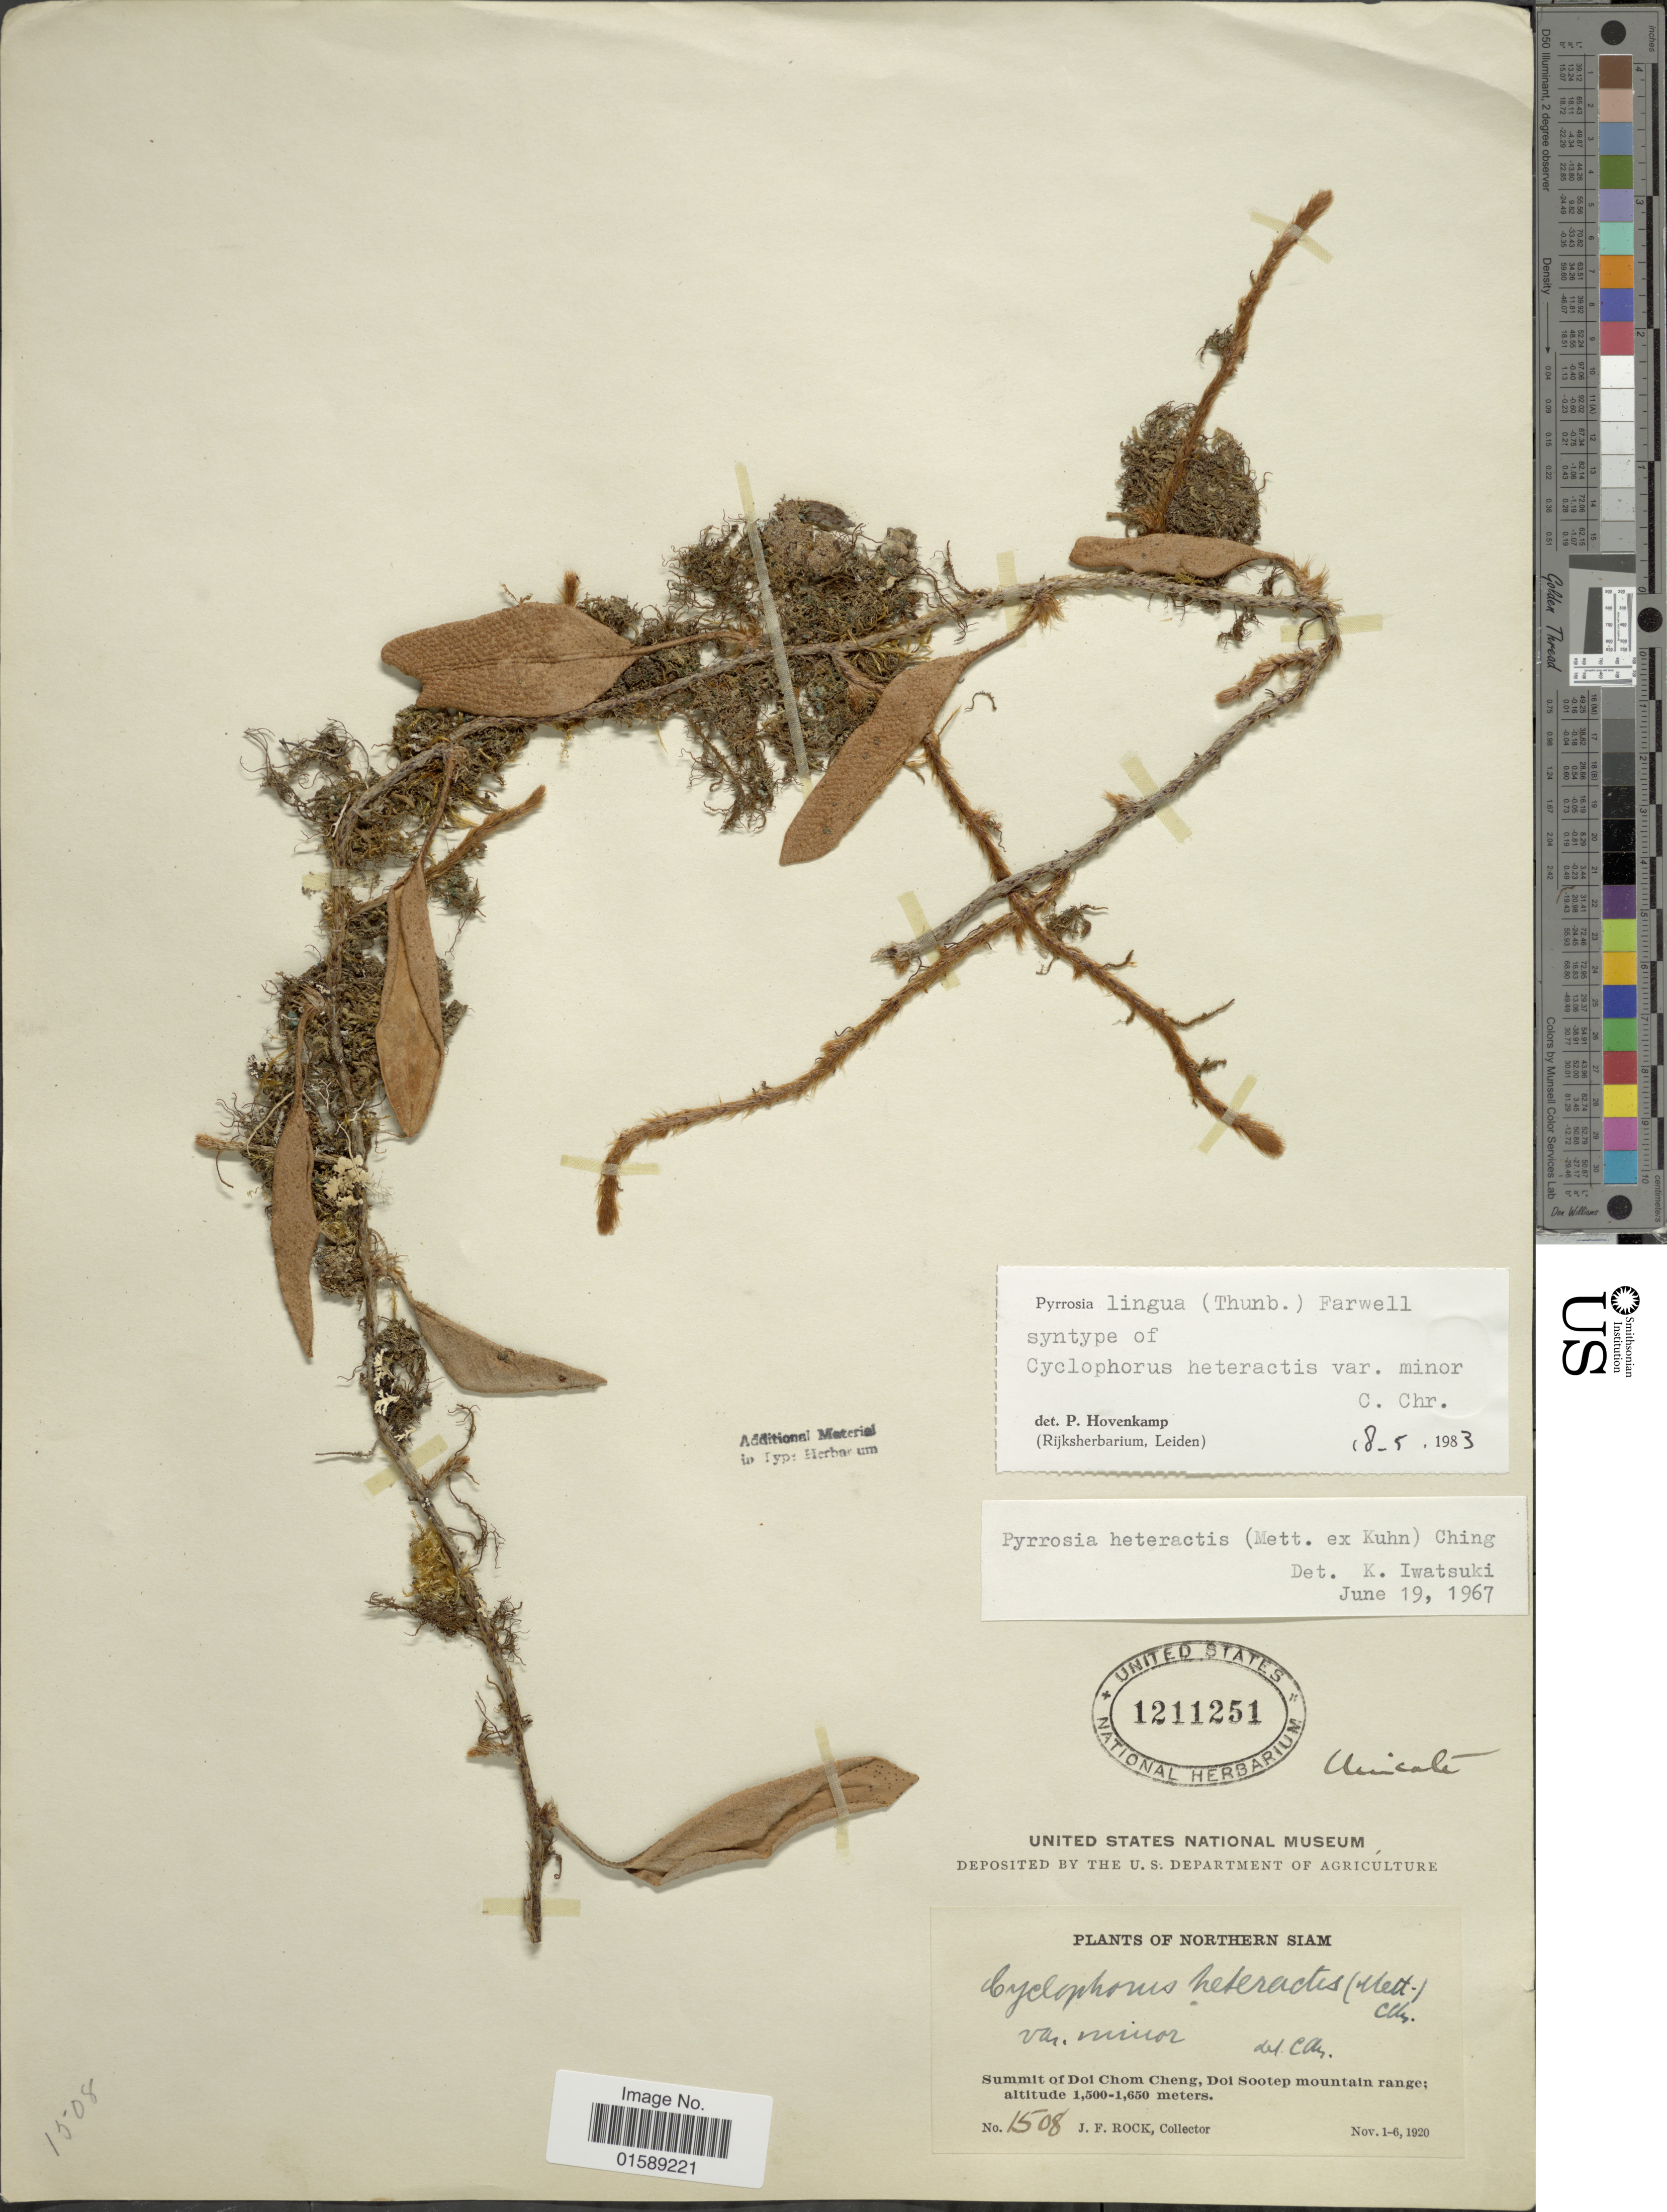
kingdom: Plantae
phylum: Tracheophyta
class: Polypodiopsida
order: Polypodiales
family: Polypodiaceae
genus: Pyrrosia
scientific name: Pyrrosia piloselloides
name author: (L.) M.G. Price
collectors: J. Rock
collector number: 1508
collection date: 1920-11-01/1920-11-06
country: Thailand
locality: Northern Siam, Summit of Doi Chom Cheng, Doi Sootep mountain range.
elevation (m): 1500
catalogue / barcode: US 12111251